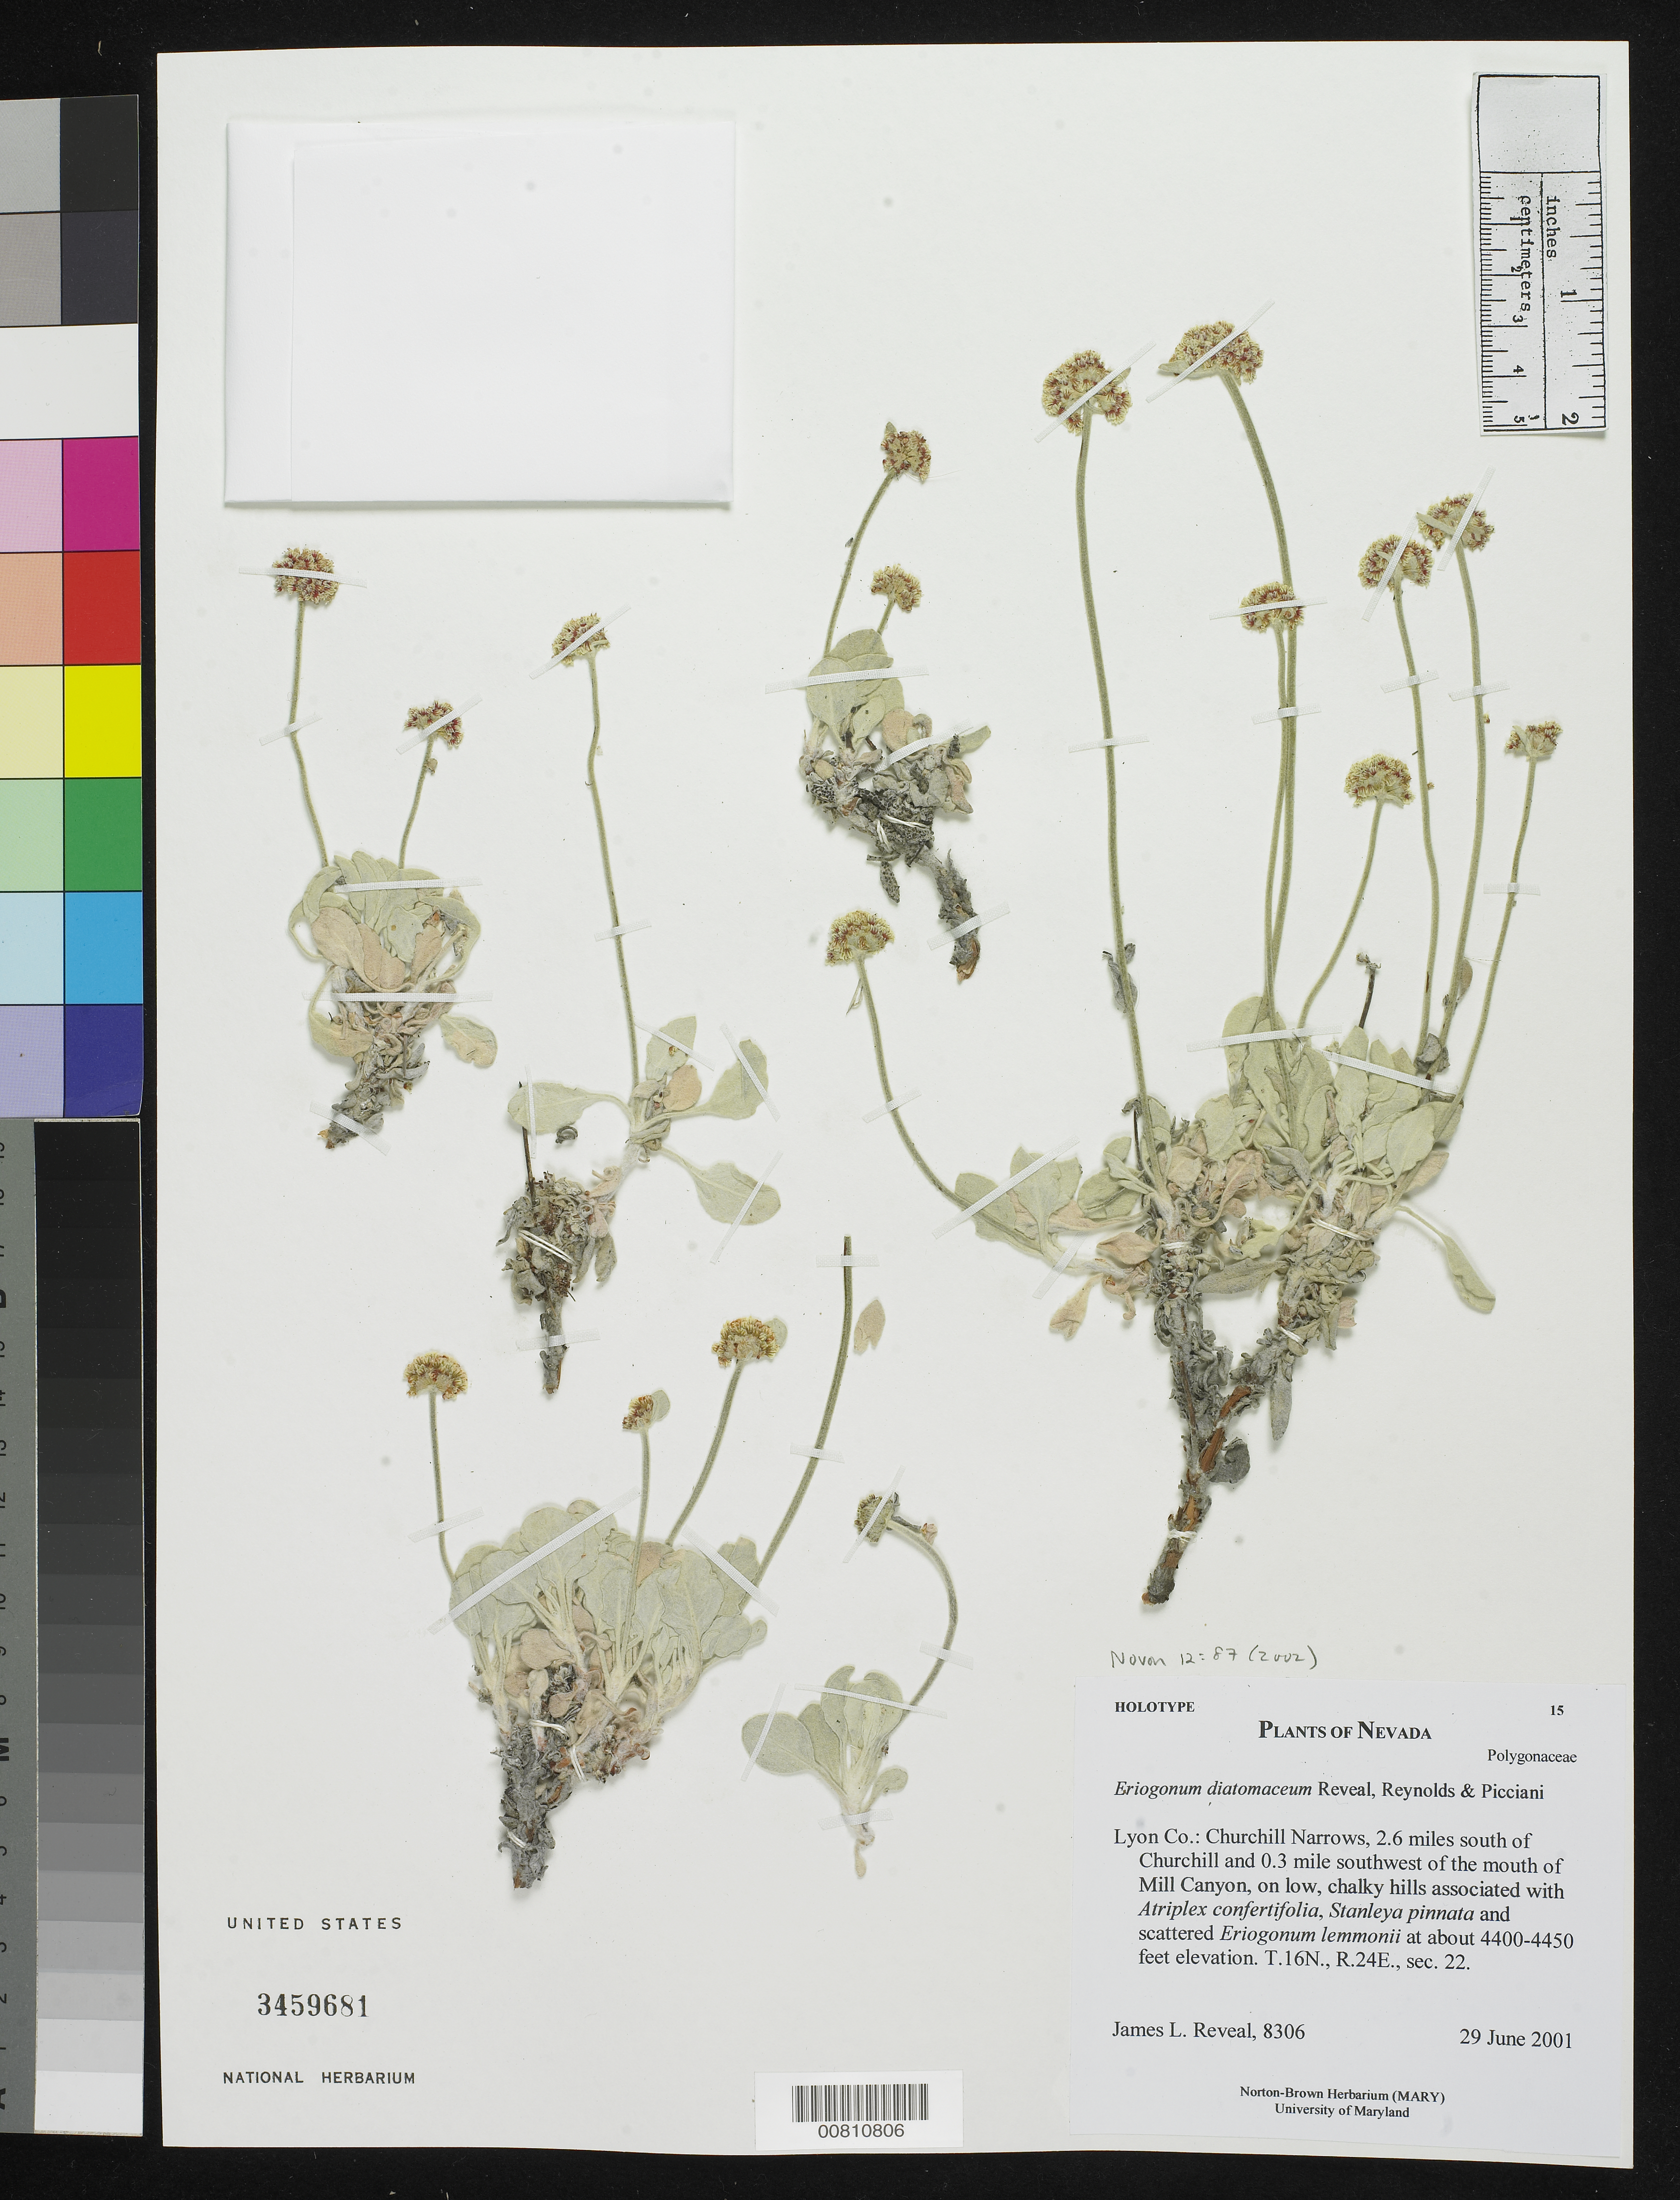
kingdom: Plantae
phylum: Tracheophyta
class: Magnoliopsida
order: Caryophyllales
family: Polygonaceae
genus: Eriogonum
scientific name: Eriogonum diatomaceum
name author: Reveal & et al.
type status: Holotype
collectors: J. L. Reveal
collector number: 8306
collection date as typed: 29 Jun 2001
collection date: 2001-06-29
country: United States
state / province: Nevada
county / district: Lyon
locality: Lyon Co.: Churchill Narrows, 2.6 miles south of Churchill and 0.3 mile southwest of the mouth of Mill Canyon.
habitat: Low chalky hills.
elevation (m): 1341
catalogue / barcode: US 3459681